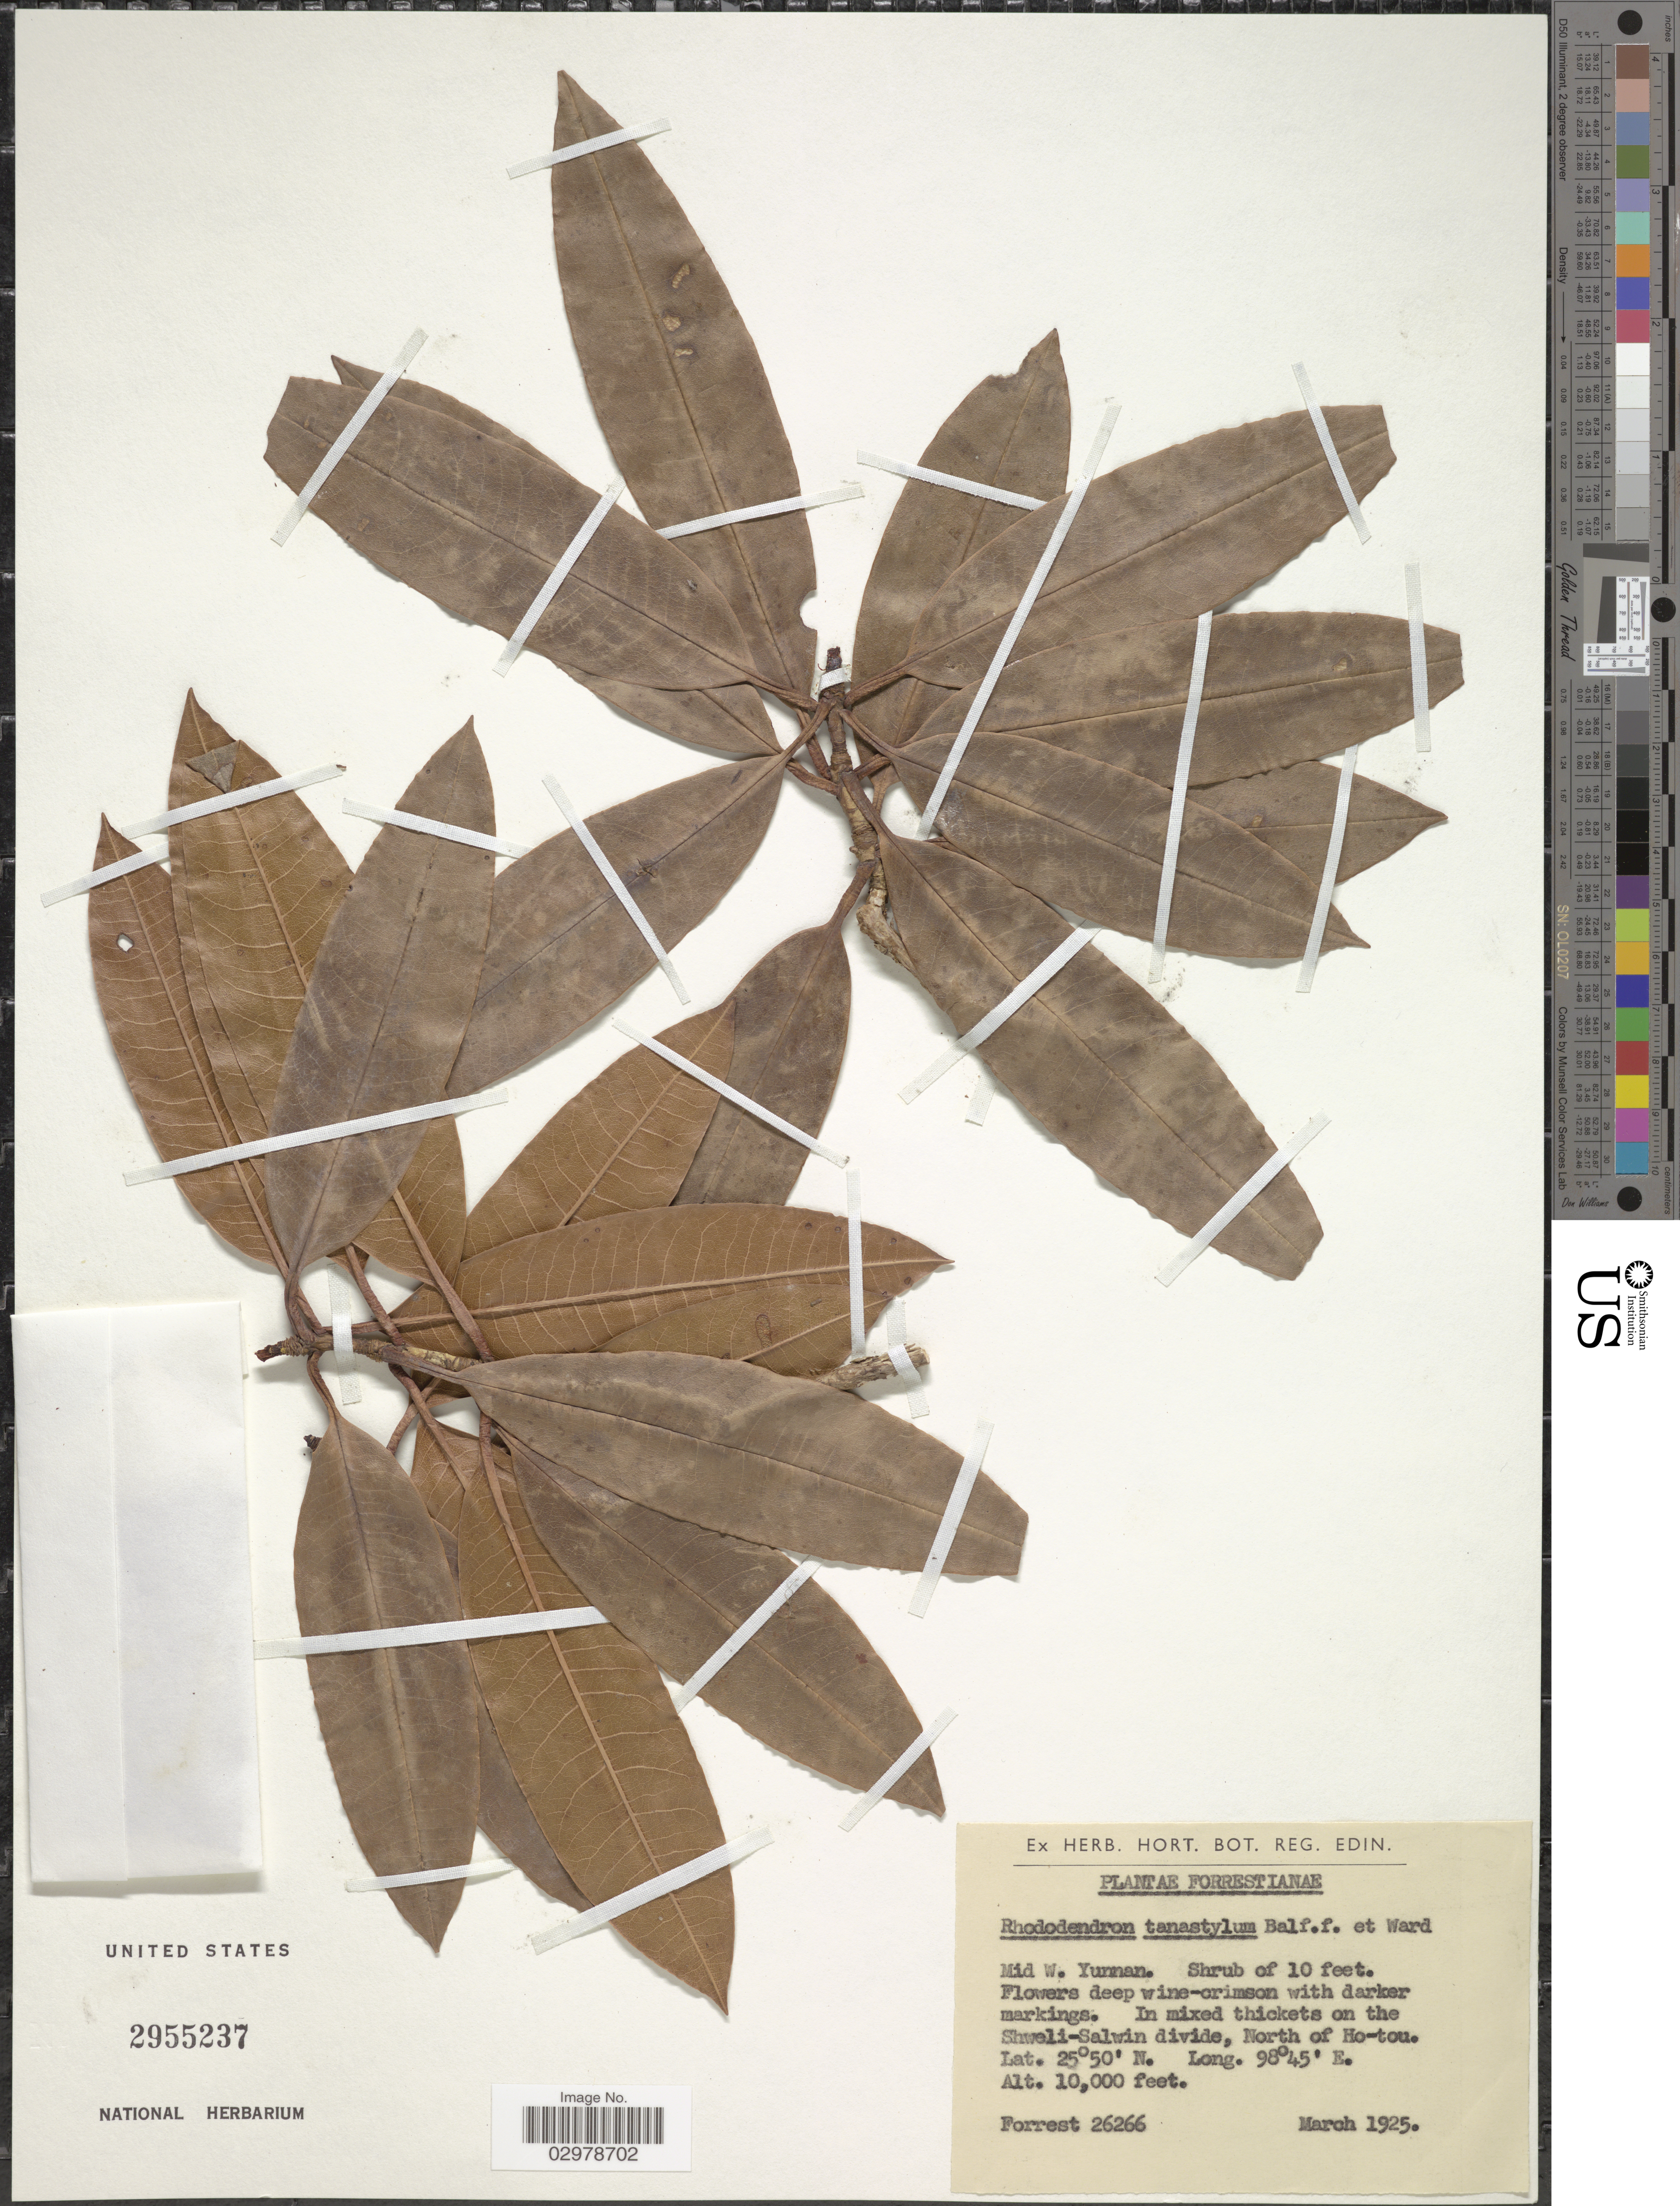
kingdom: Plantae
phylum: Tracheophyta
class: Magnoliopsida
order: Ericales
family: Ericaceae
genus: Rhododendron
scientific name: Rhododendron tanastylum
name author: Balf. f. & Kingdon-Ward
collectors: -. Forrest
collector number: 26266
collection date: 1925-03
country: China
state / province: Yunnan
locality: Mid W. Yunnan. On the Shweli-Salwin divide, North of Ho-tou.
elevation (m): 3048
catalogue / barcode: US 2955237